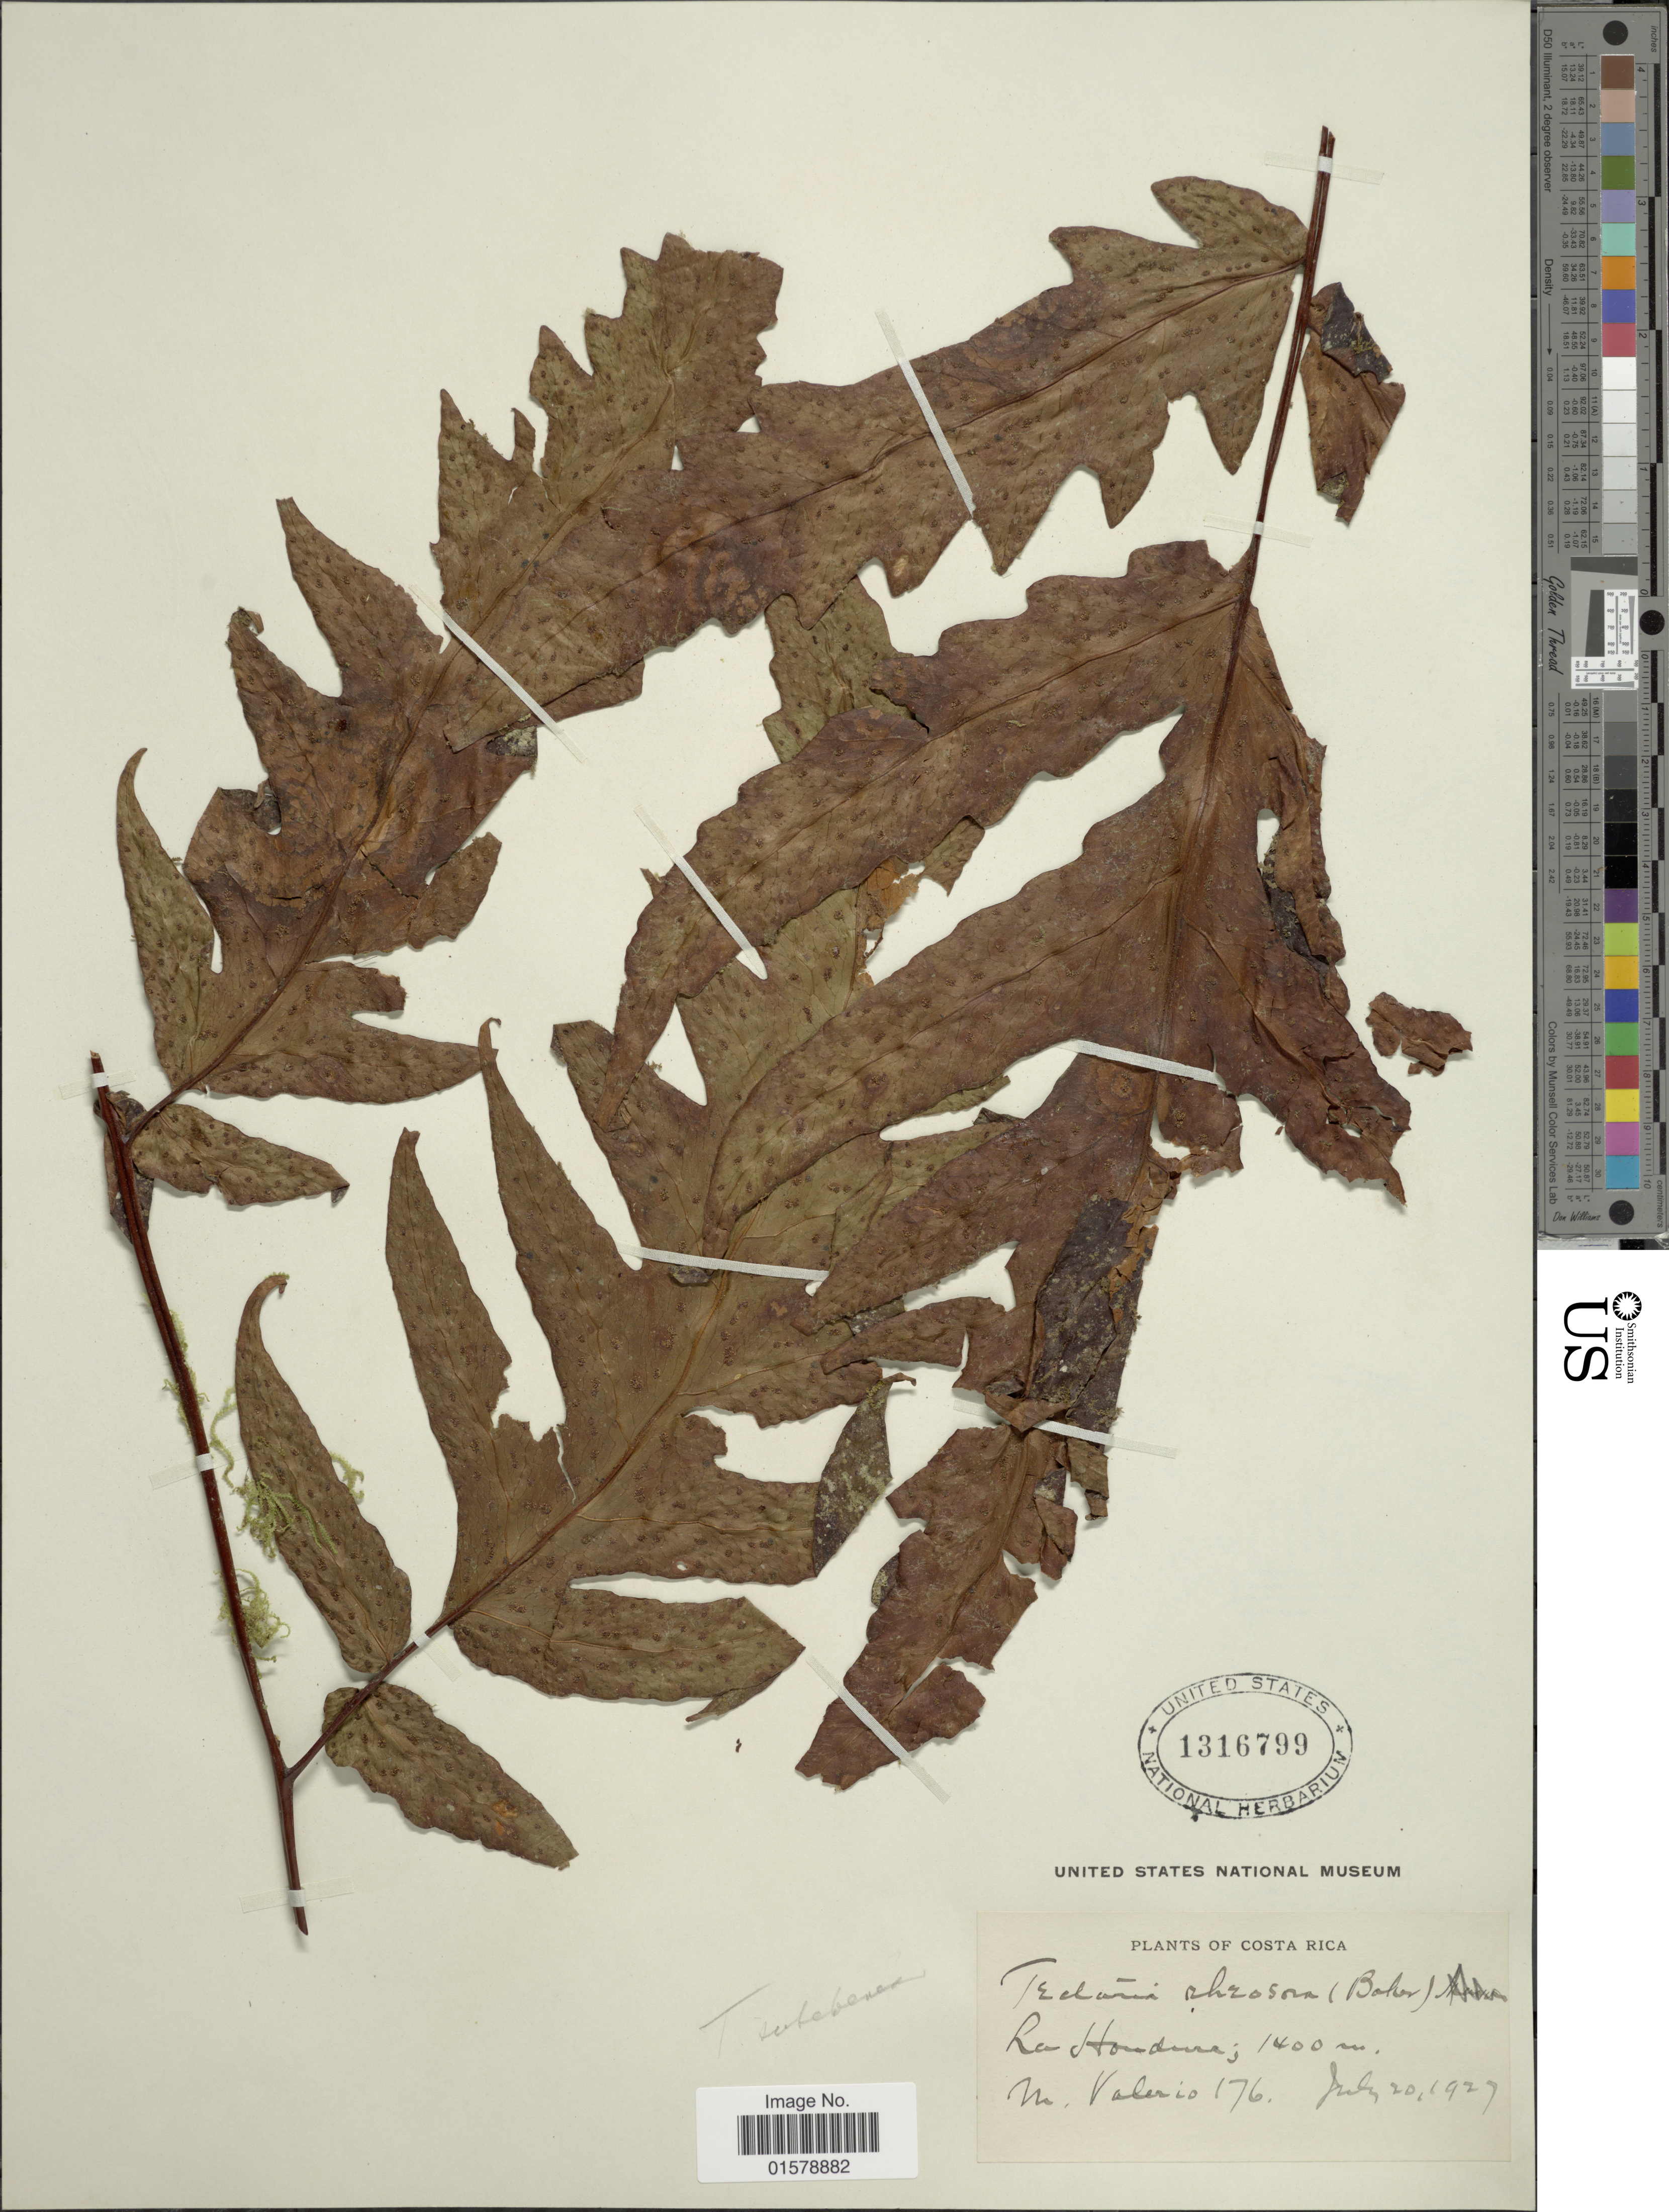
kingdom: Plantae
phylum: Tracheophyta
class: Polypodiopsida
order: Polypodiales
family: Tectariaceae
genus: Tectaria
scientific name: Tectaria subebenea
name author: (Christ) C. Chr.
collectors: M. Valerio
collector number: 176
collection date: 1927-07-20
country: Costa Rica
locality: La Hondura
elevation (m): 1400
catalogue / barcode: US 1316799